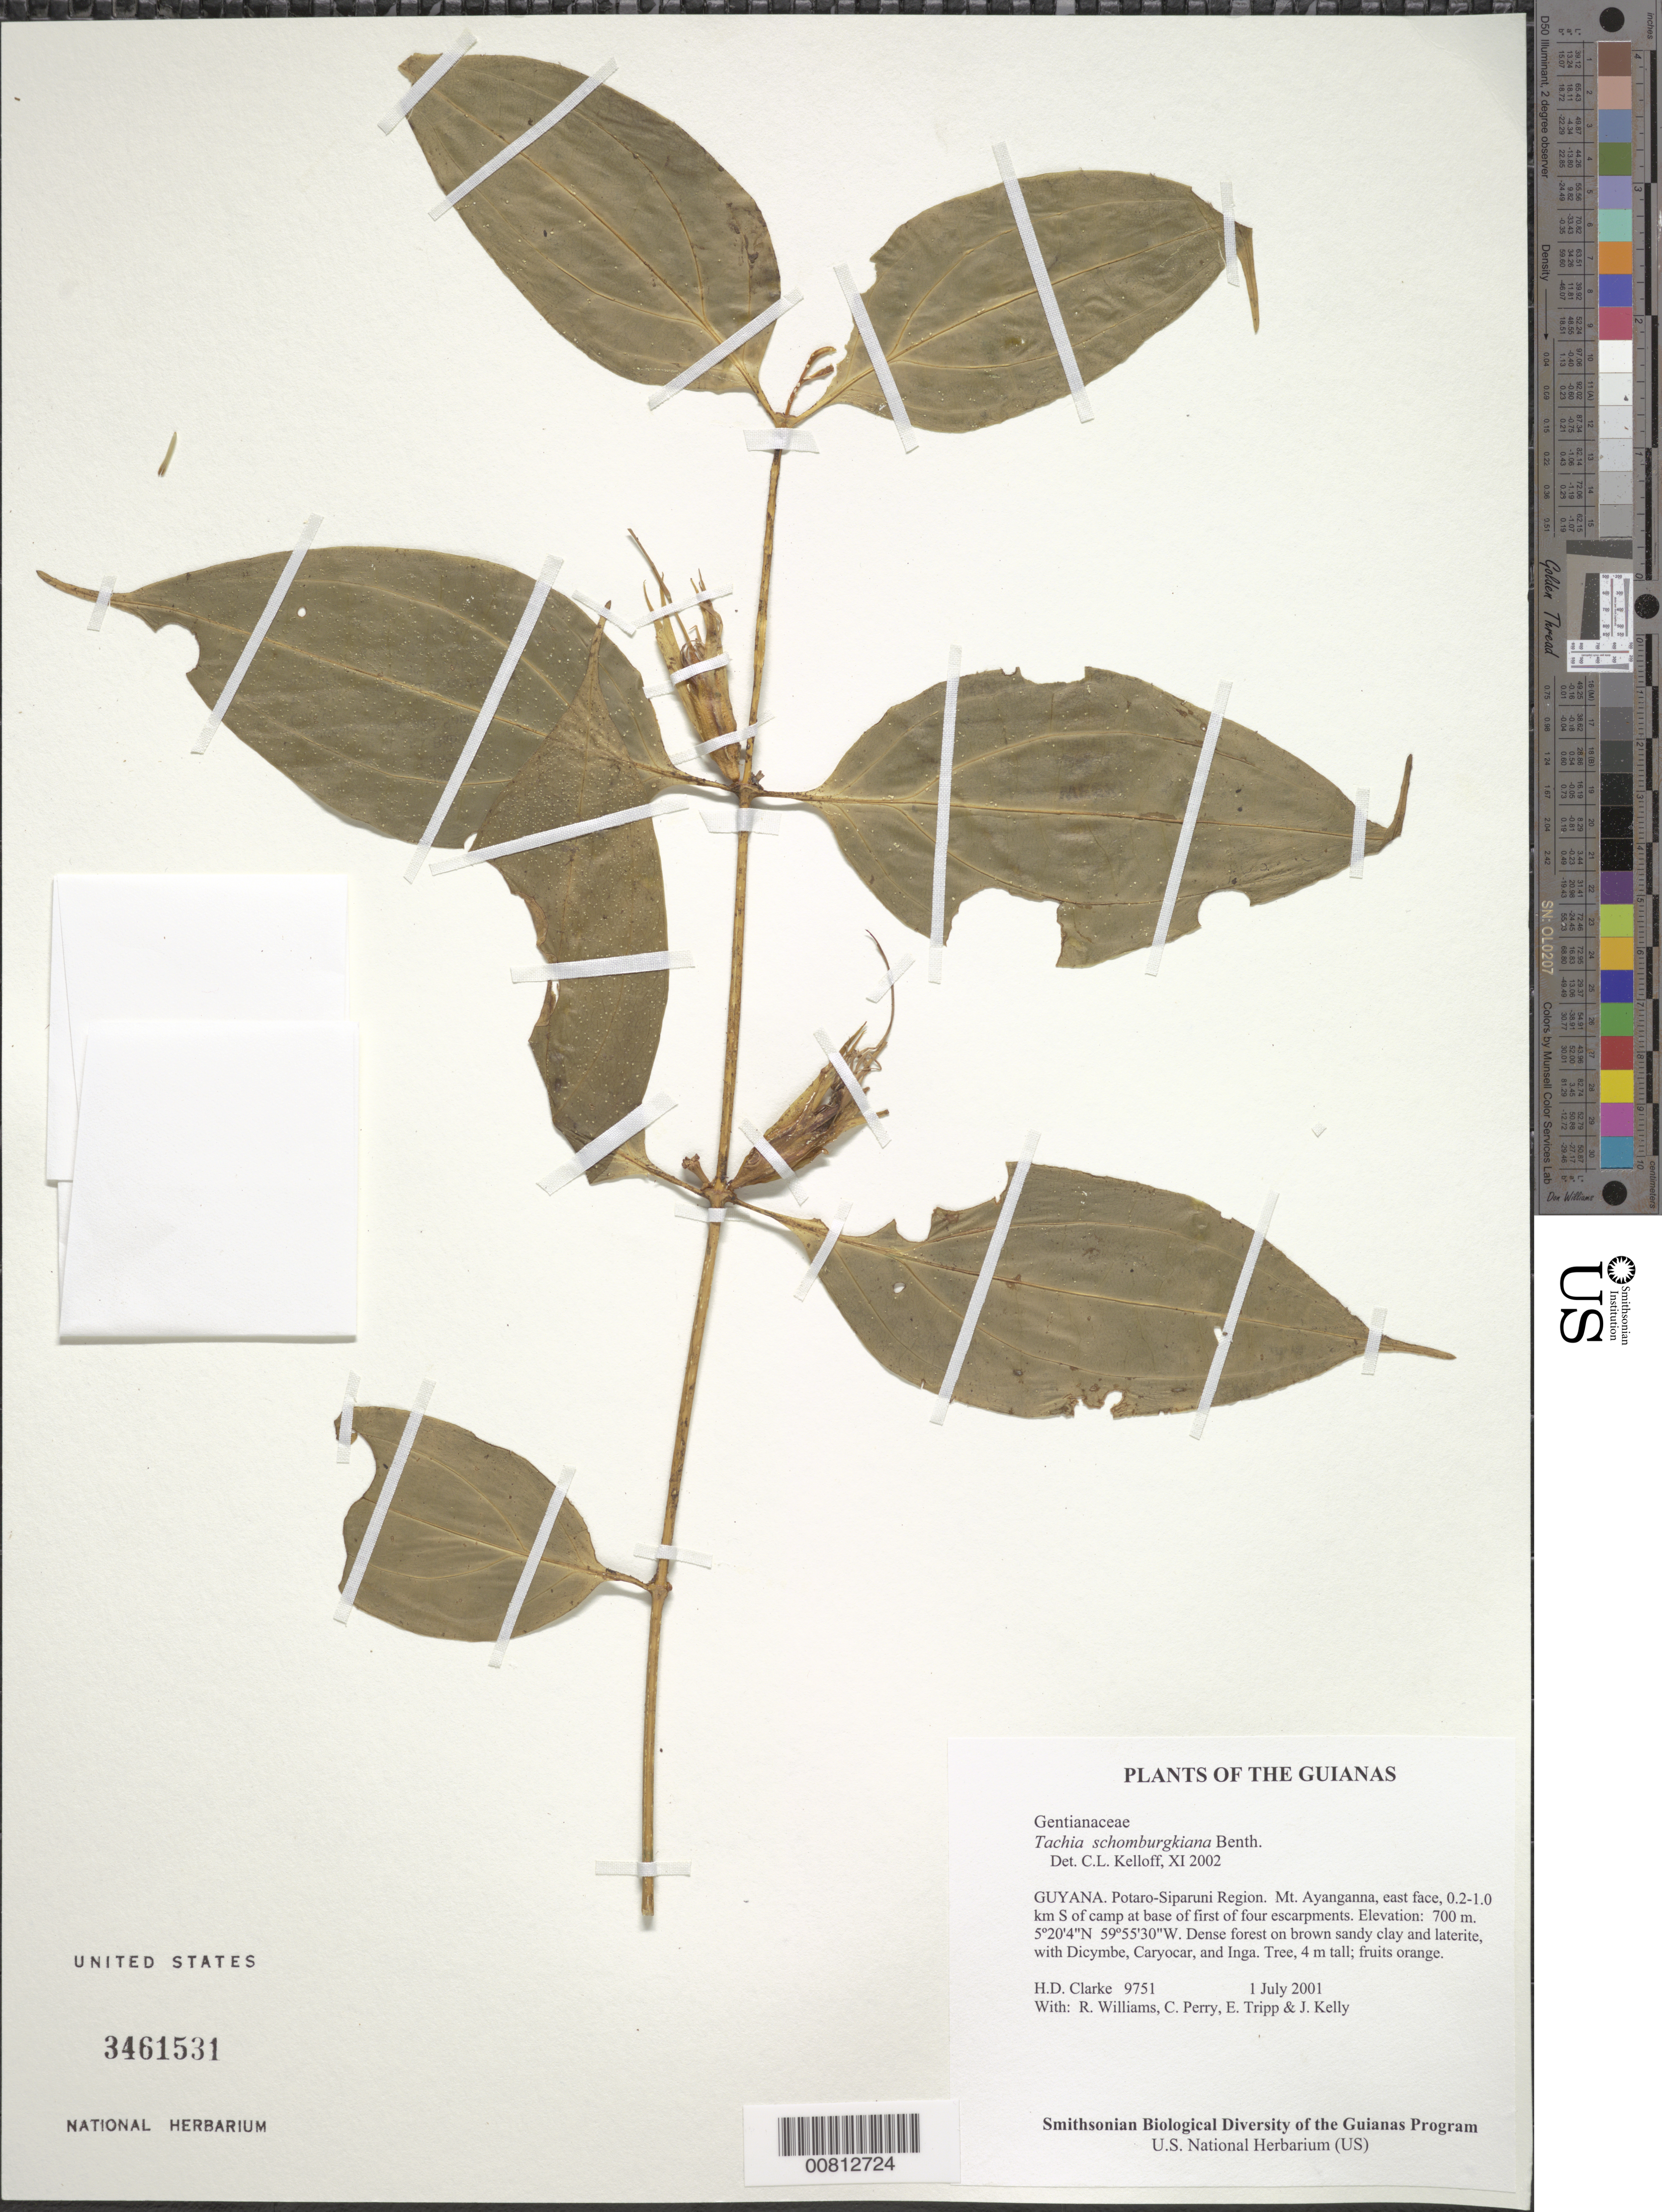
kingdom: Plantae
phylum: Tracheophyta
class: Magnoliopsida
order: Gentianales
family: Gentianaceae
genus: Tachia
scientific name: Tachia schomburgkiana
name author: Benth.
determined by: Kelloff, Carol L., (US), Smithsonian Institution - National Museum of Natural History (UNITED STATES)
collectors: H. D. Clarke, R. Williams, C. Perry, E. Tripp & J. Kelly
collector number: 9751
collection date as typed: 1 July 2001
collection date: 2001-07-01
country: Guyana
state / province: Potaro-Siparuni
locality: Mt. Ayanganna, east face, 0.2-1.0 km S of camp at base of first of four escarpments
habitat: Dense forest on brown sandy clay and laterite, with Dicymbe, Caryocar, and Inga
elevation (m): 700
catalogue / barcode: US 3461531